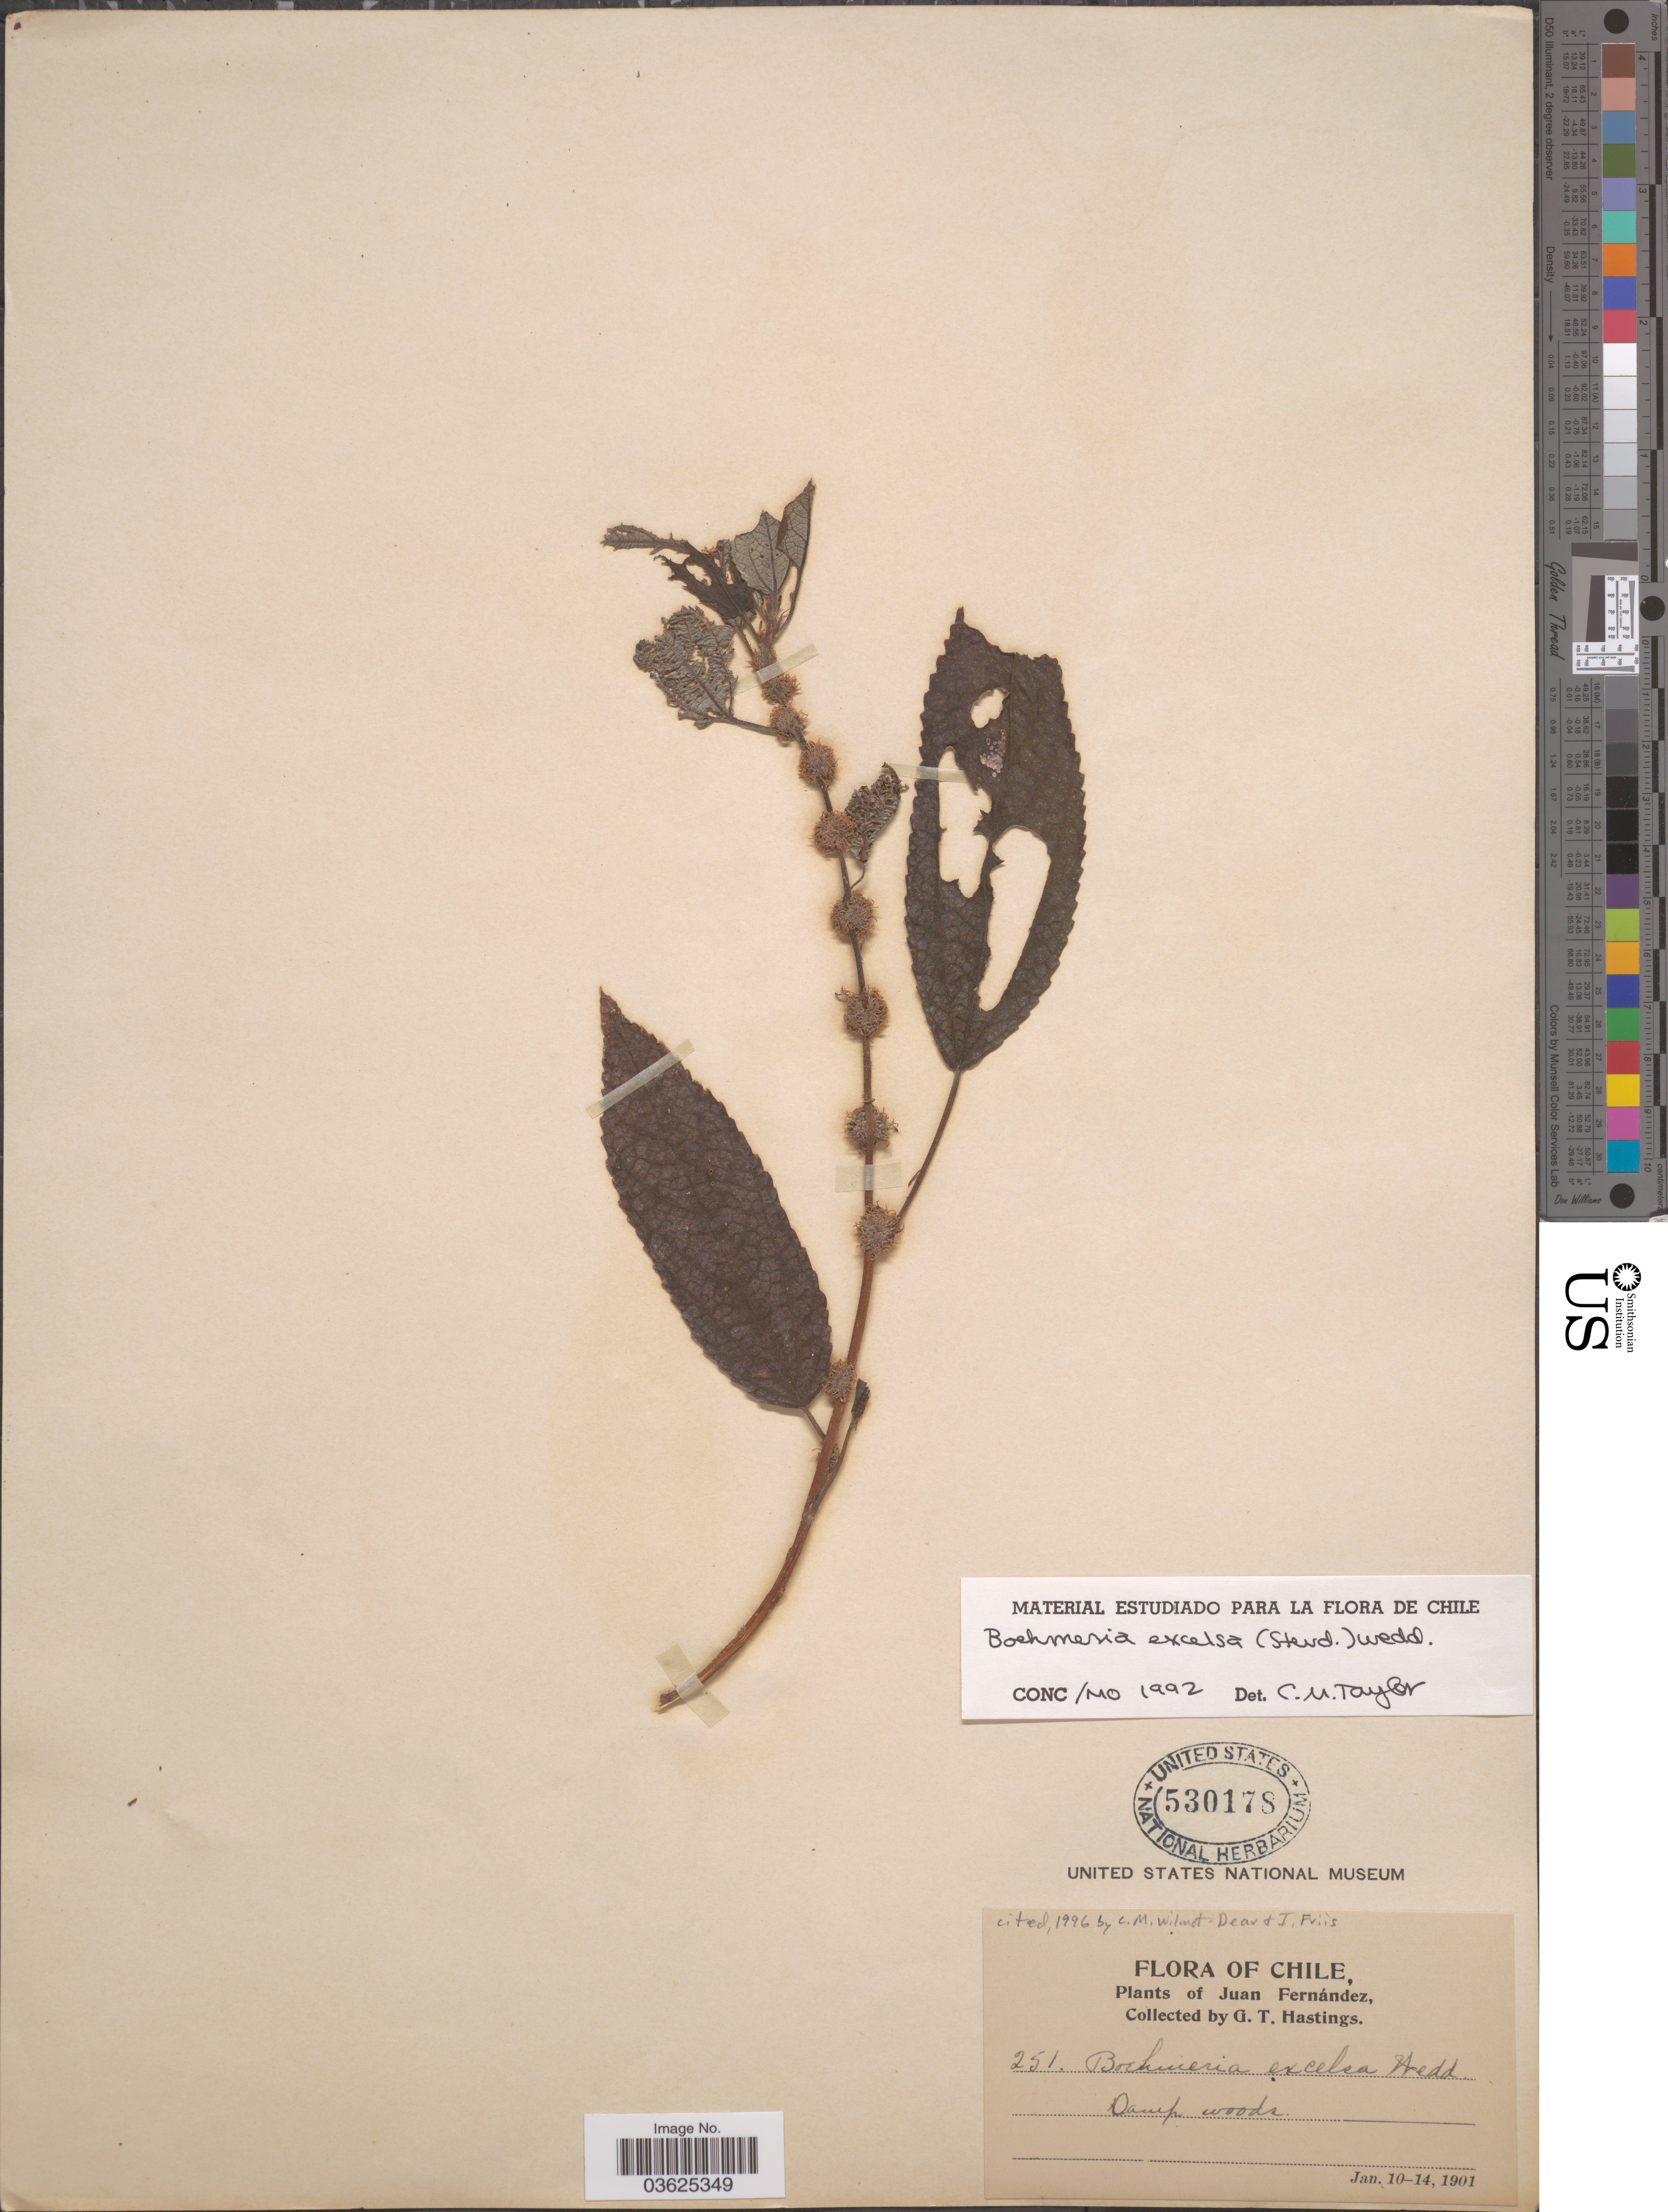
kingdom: Plantae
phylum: Tracheophyta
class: Magnoliopsida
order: Rosales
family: Urticaceae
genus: Boehmeria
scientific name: Boehmeria excelsa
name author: (Steud.) Wedd.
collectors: G. Hastings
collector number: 251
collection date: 1901-01-10/1901-01-14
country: Chile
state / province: Valparaíso (V)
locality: Juan Fernández. Damp woods.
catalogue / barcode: US 530178